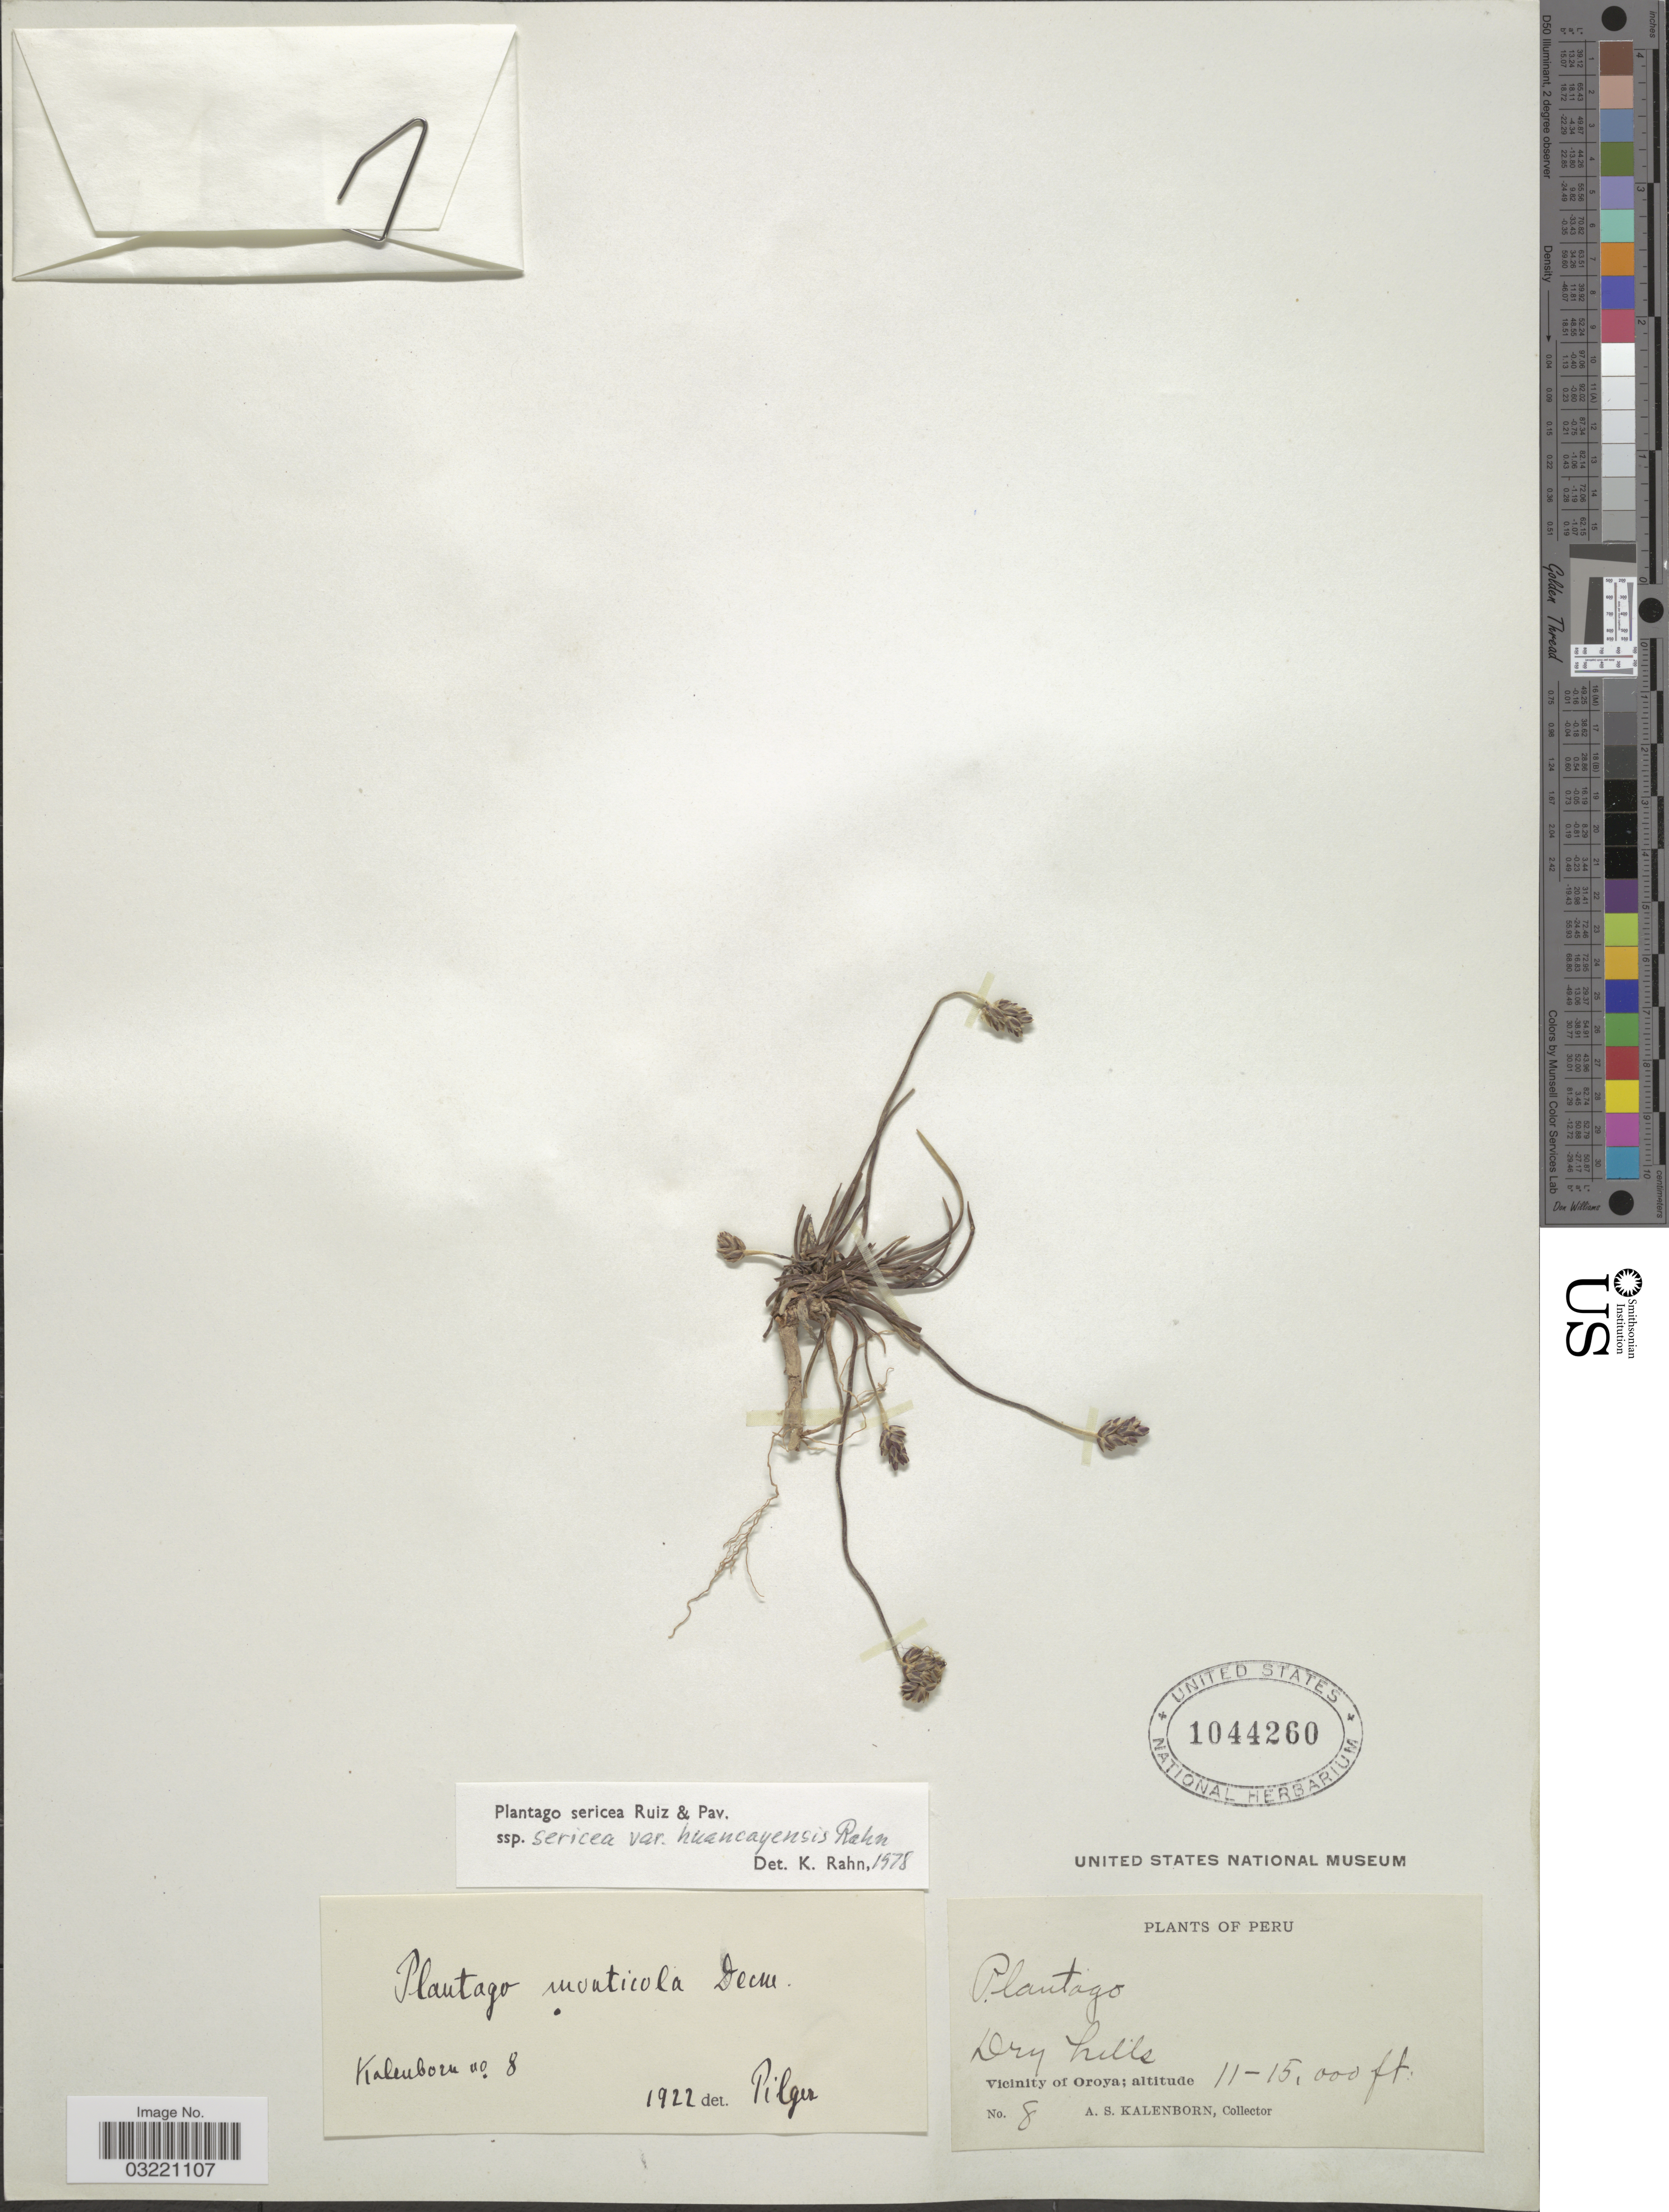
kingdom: Plantae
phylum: Tracheophyta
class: Magnoliopsida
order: Lamiales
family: Plantaginaceae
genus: Plantago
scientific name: Plantago sericea var. huancayensis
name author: Rahn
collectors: A. Kalenborn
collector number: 8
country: Peru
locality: Vicinity of Oroya.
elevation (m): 3353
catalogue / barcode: US 1044260